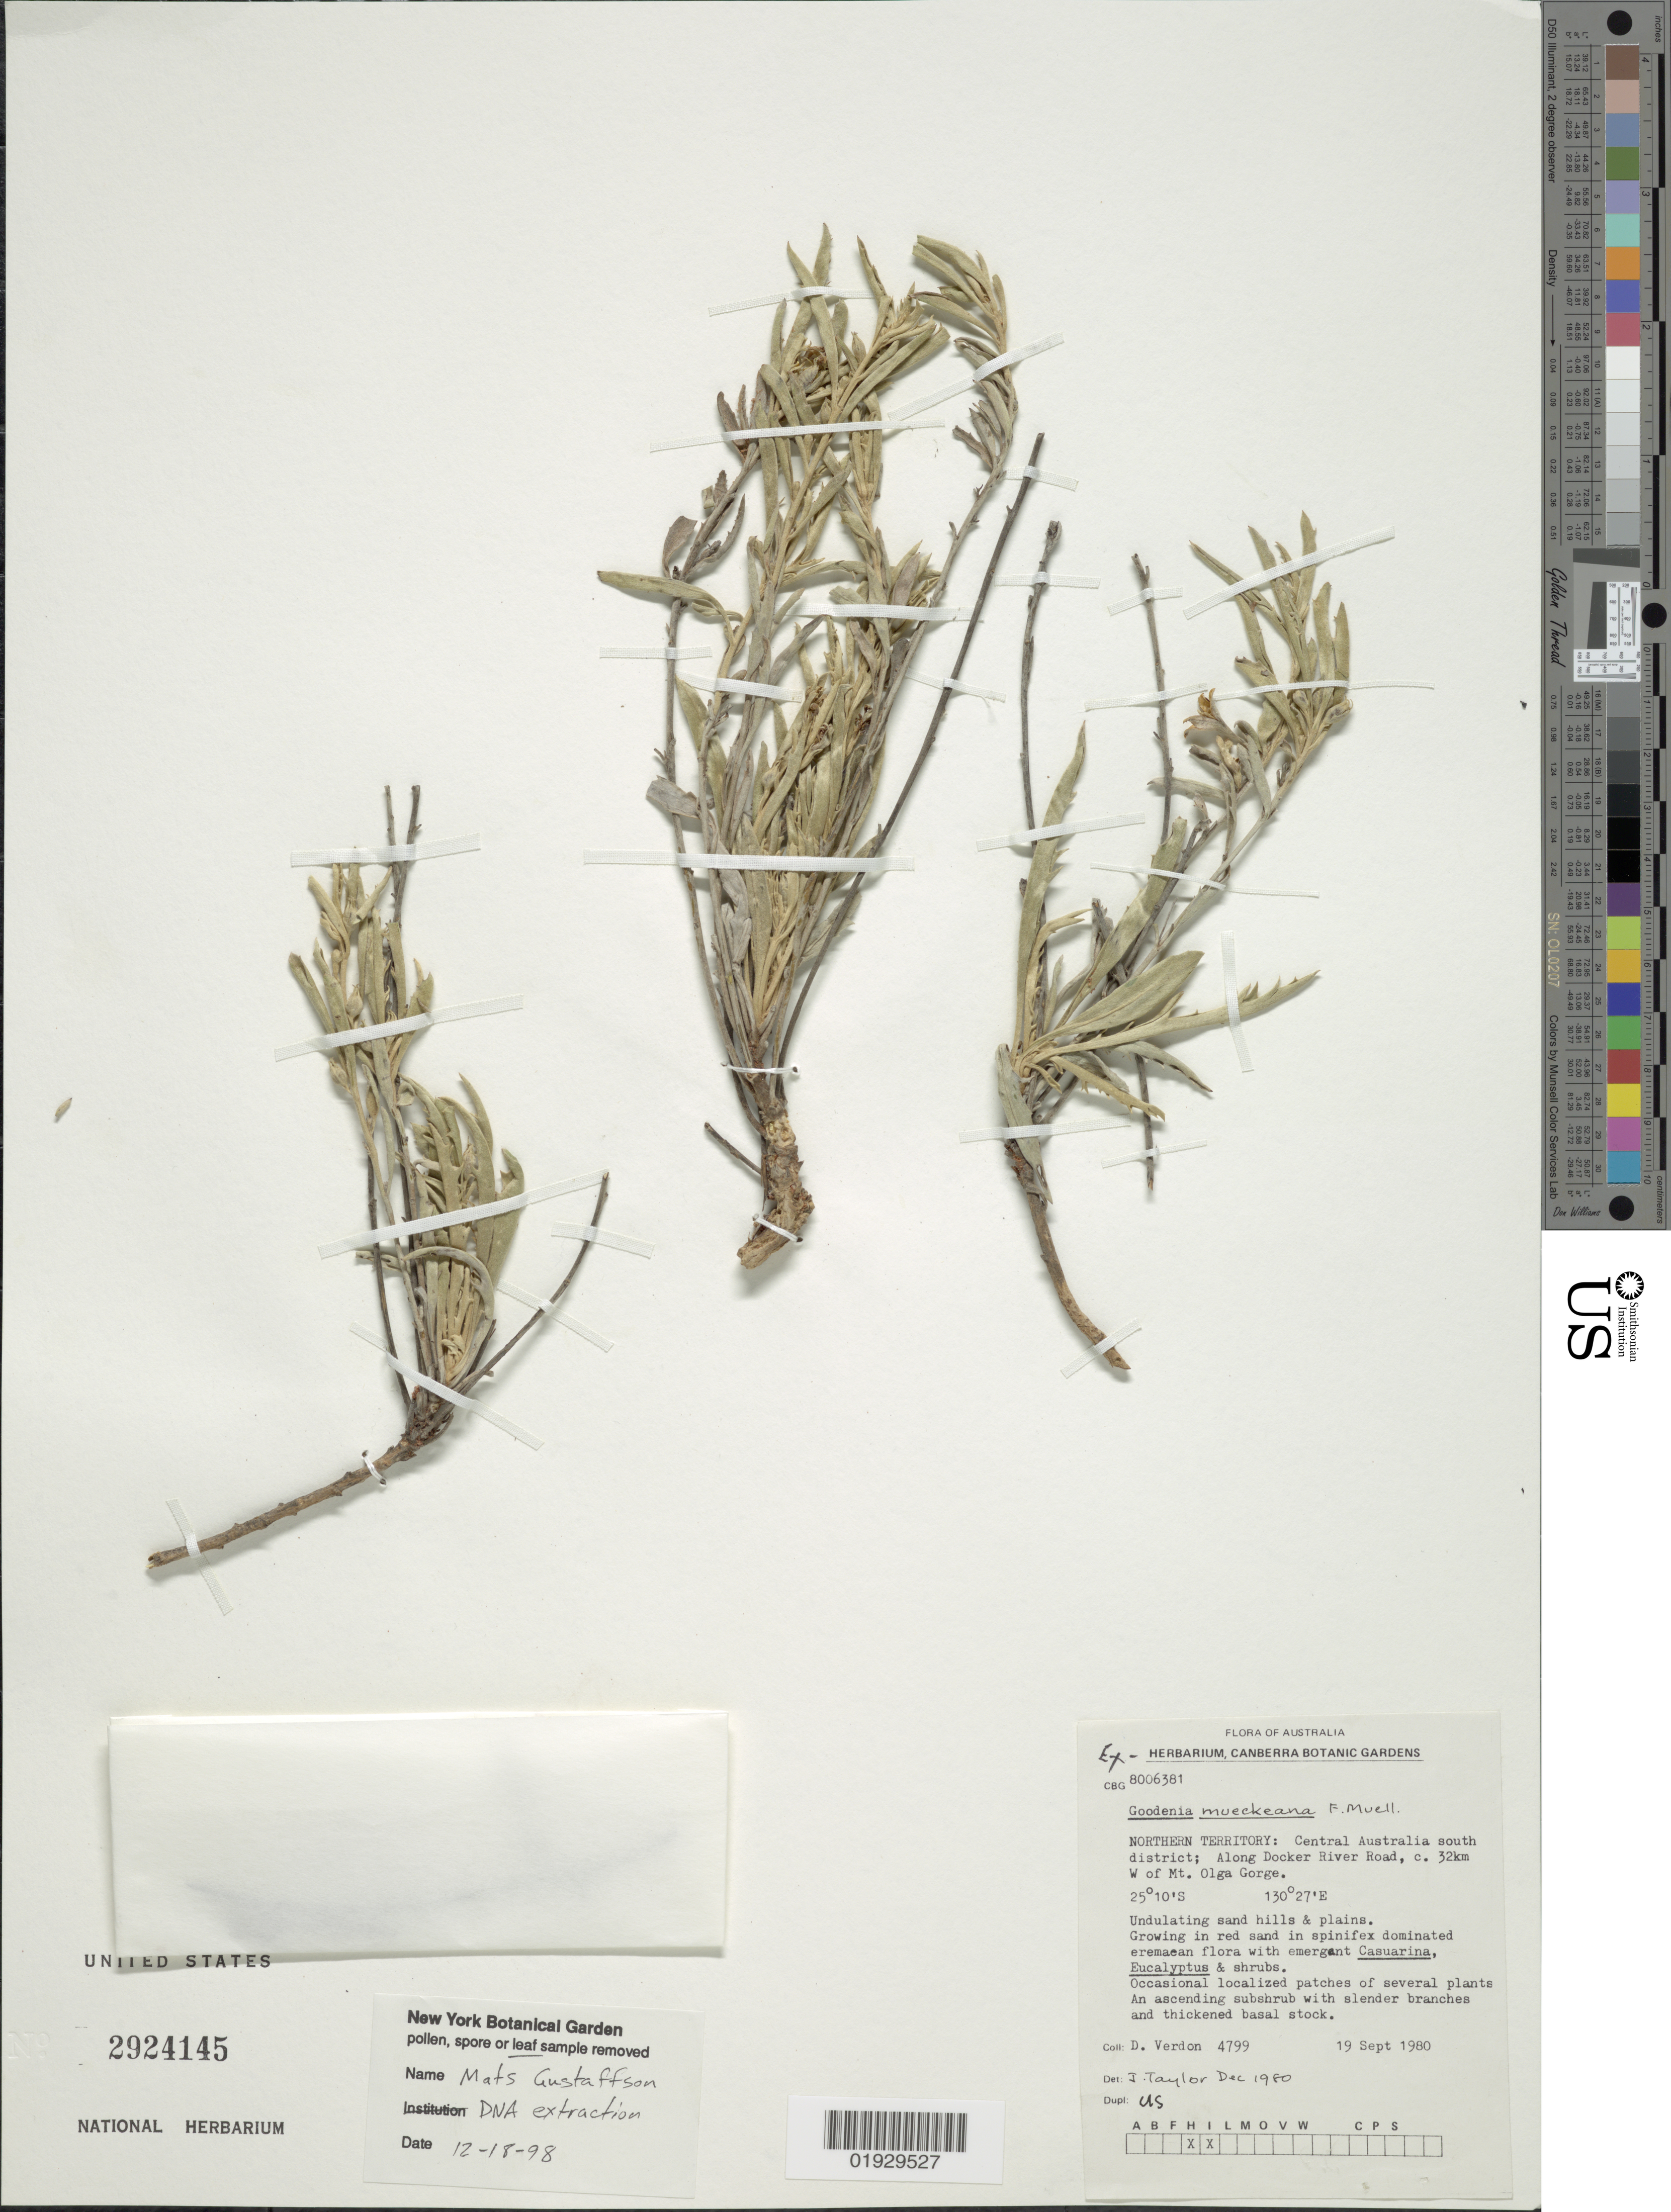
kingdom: Plantae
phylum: Tracheophyta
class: Magnoliopsida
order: Asterales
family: Goodeniaceae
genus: Goodenia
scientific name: Goodenia mueckeana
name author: F. Muell.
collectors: D. Verdon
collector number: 4799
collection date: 1980-09-19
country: Australia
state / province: Northern Territory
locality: Central Australia south district; Along Docker River Road, c. 32km W of Mt. Olga Gorge.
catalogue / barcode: US 2924145